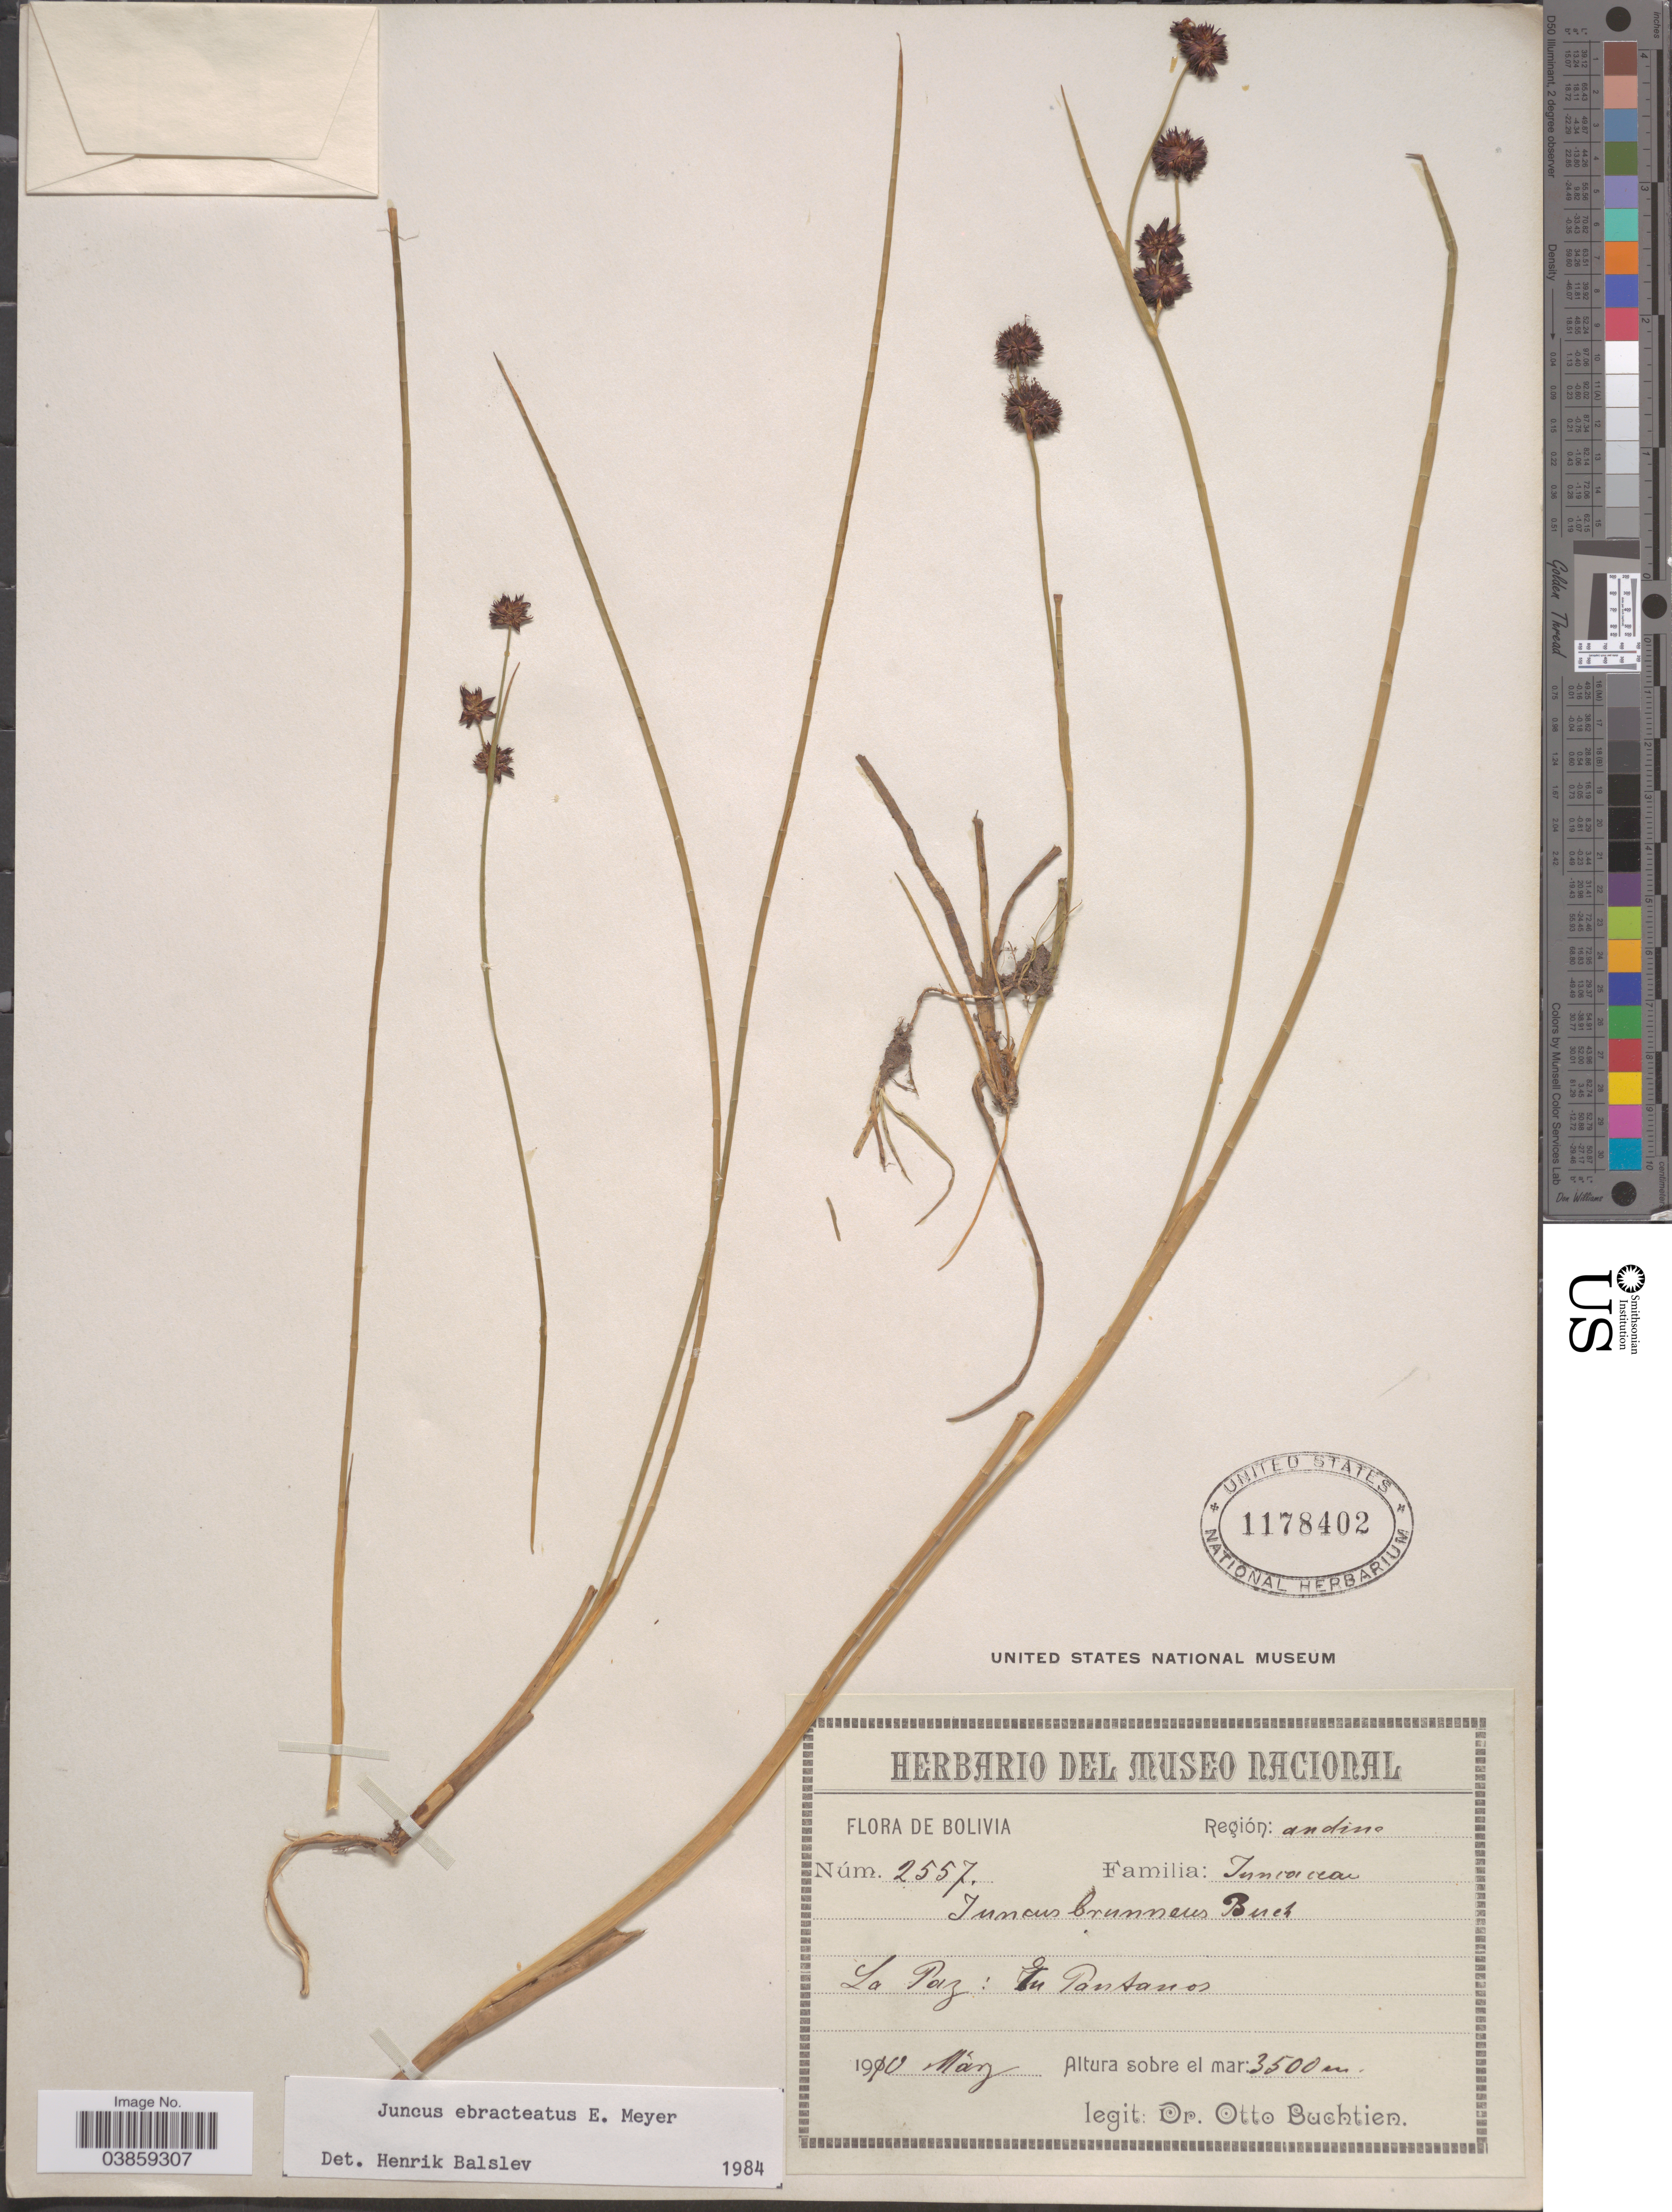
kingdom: Plantae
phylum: Tracheophyta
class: Liliopsida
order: Poales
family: Juncaceae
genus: Juncus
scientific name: Juncus ebracteatus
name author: E. Mey.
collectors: O. Buchtien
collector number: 2557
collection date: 1910-03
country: Bolivia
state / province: La Paz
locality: Región andine. In Pantanos.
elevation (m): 3500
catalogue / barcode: US 1178402